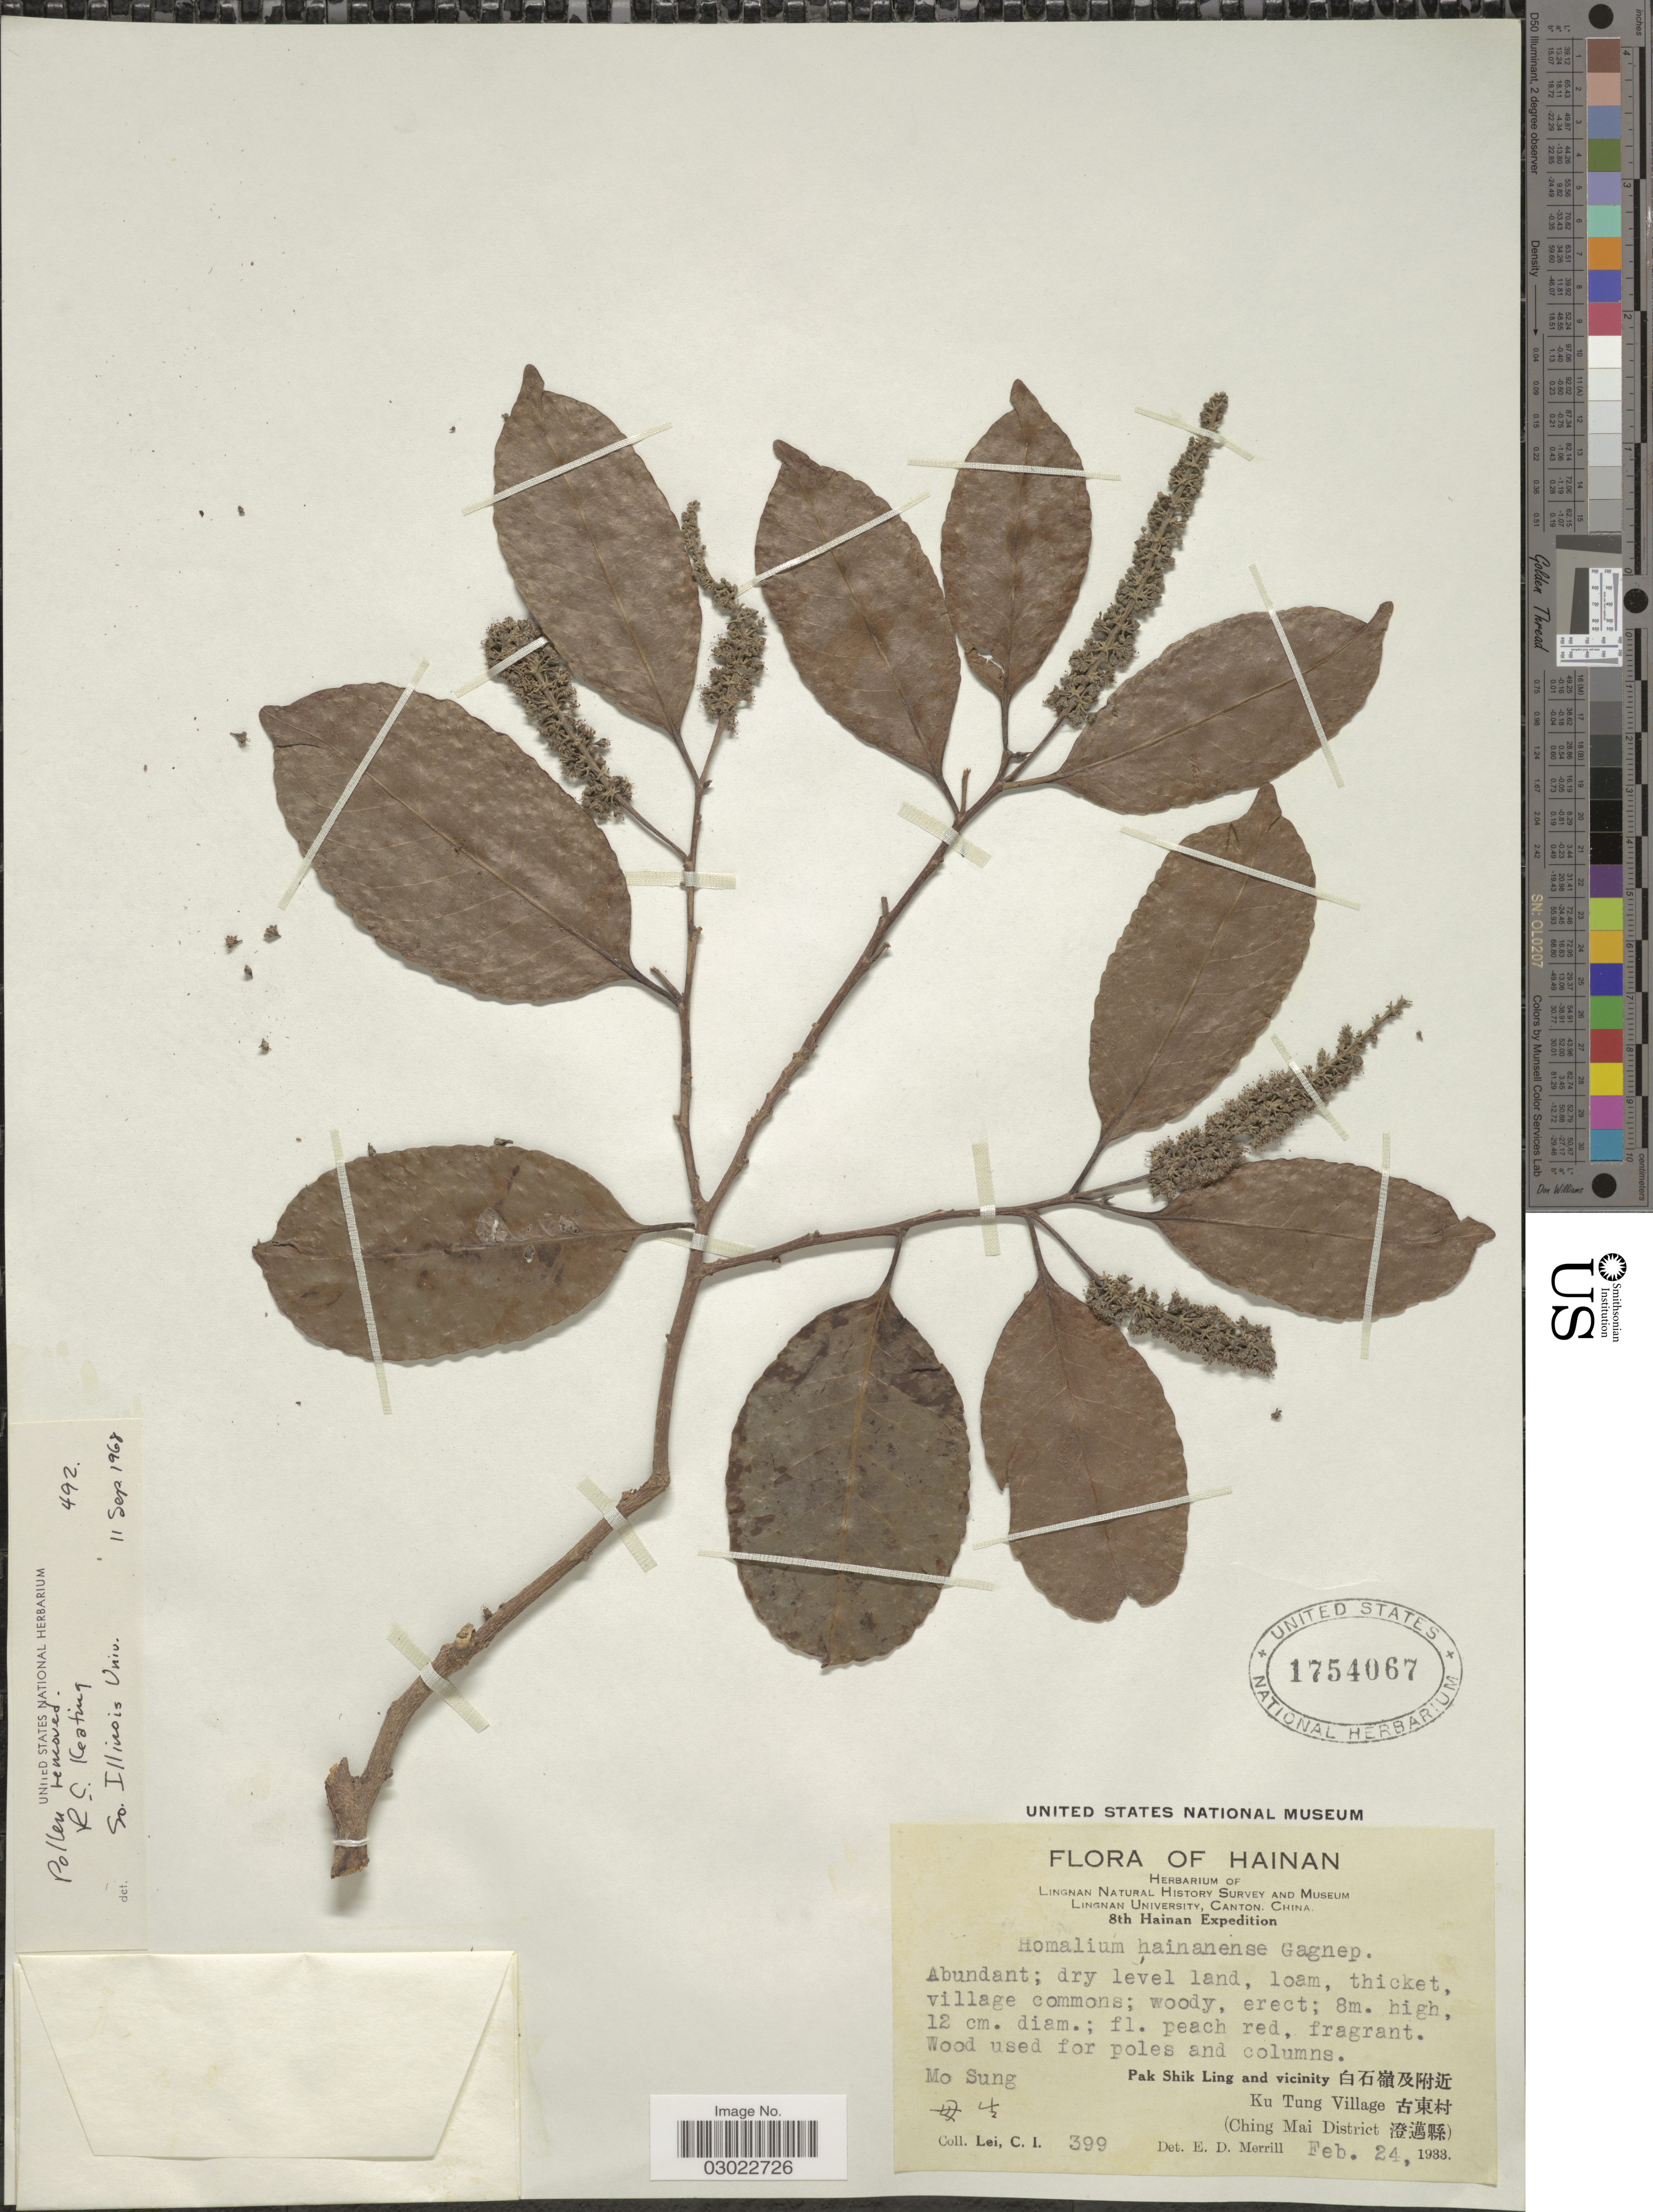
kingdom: Plantae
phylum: Tracheophyta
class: Magnoliopsida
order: Malpighiales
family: Salicaceae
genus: Homalium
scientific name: Homalium hainanense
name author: Gagnep.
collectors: C. I. Lei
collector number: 399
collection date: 1933-02-24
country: China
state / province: Hainan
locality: Mo Sung. Pak Shik Ling and vicinity. Ku Tung Village (Ching Mai District).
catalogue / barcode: US 1754067